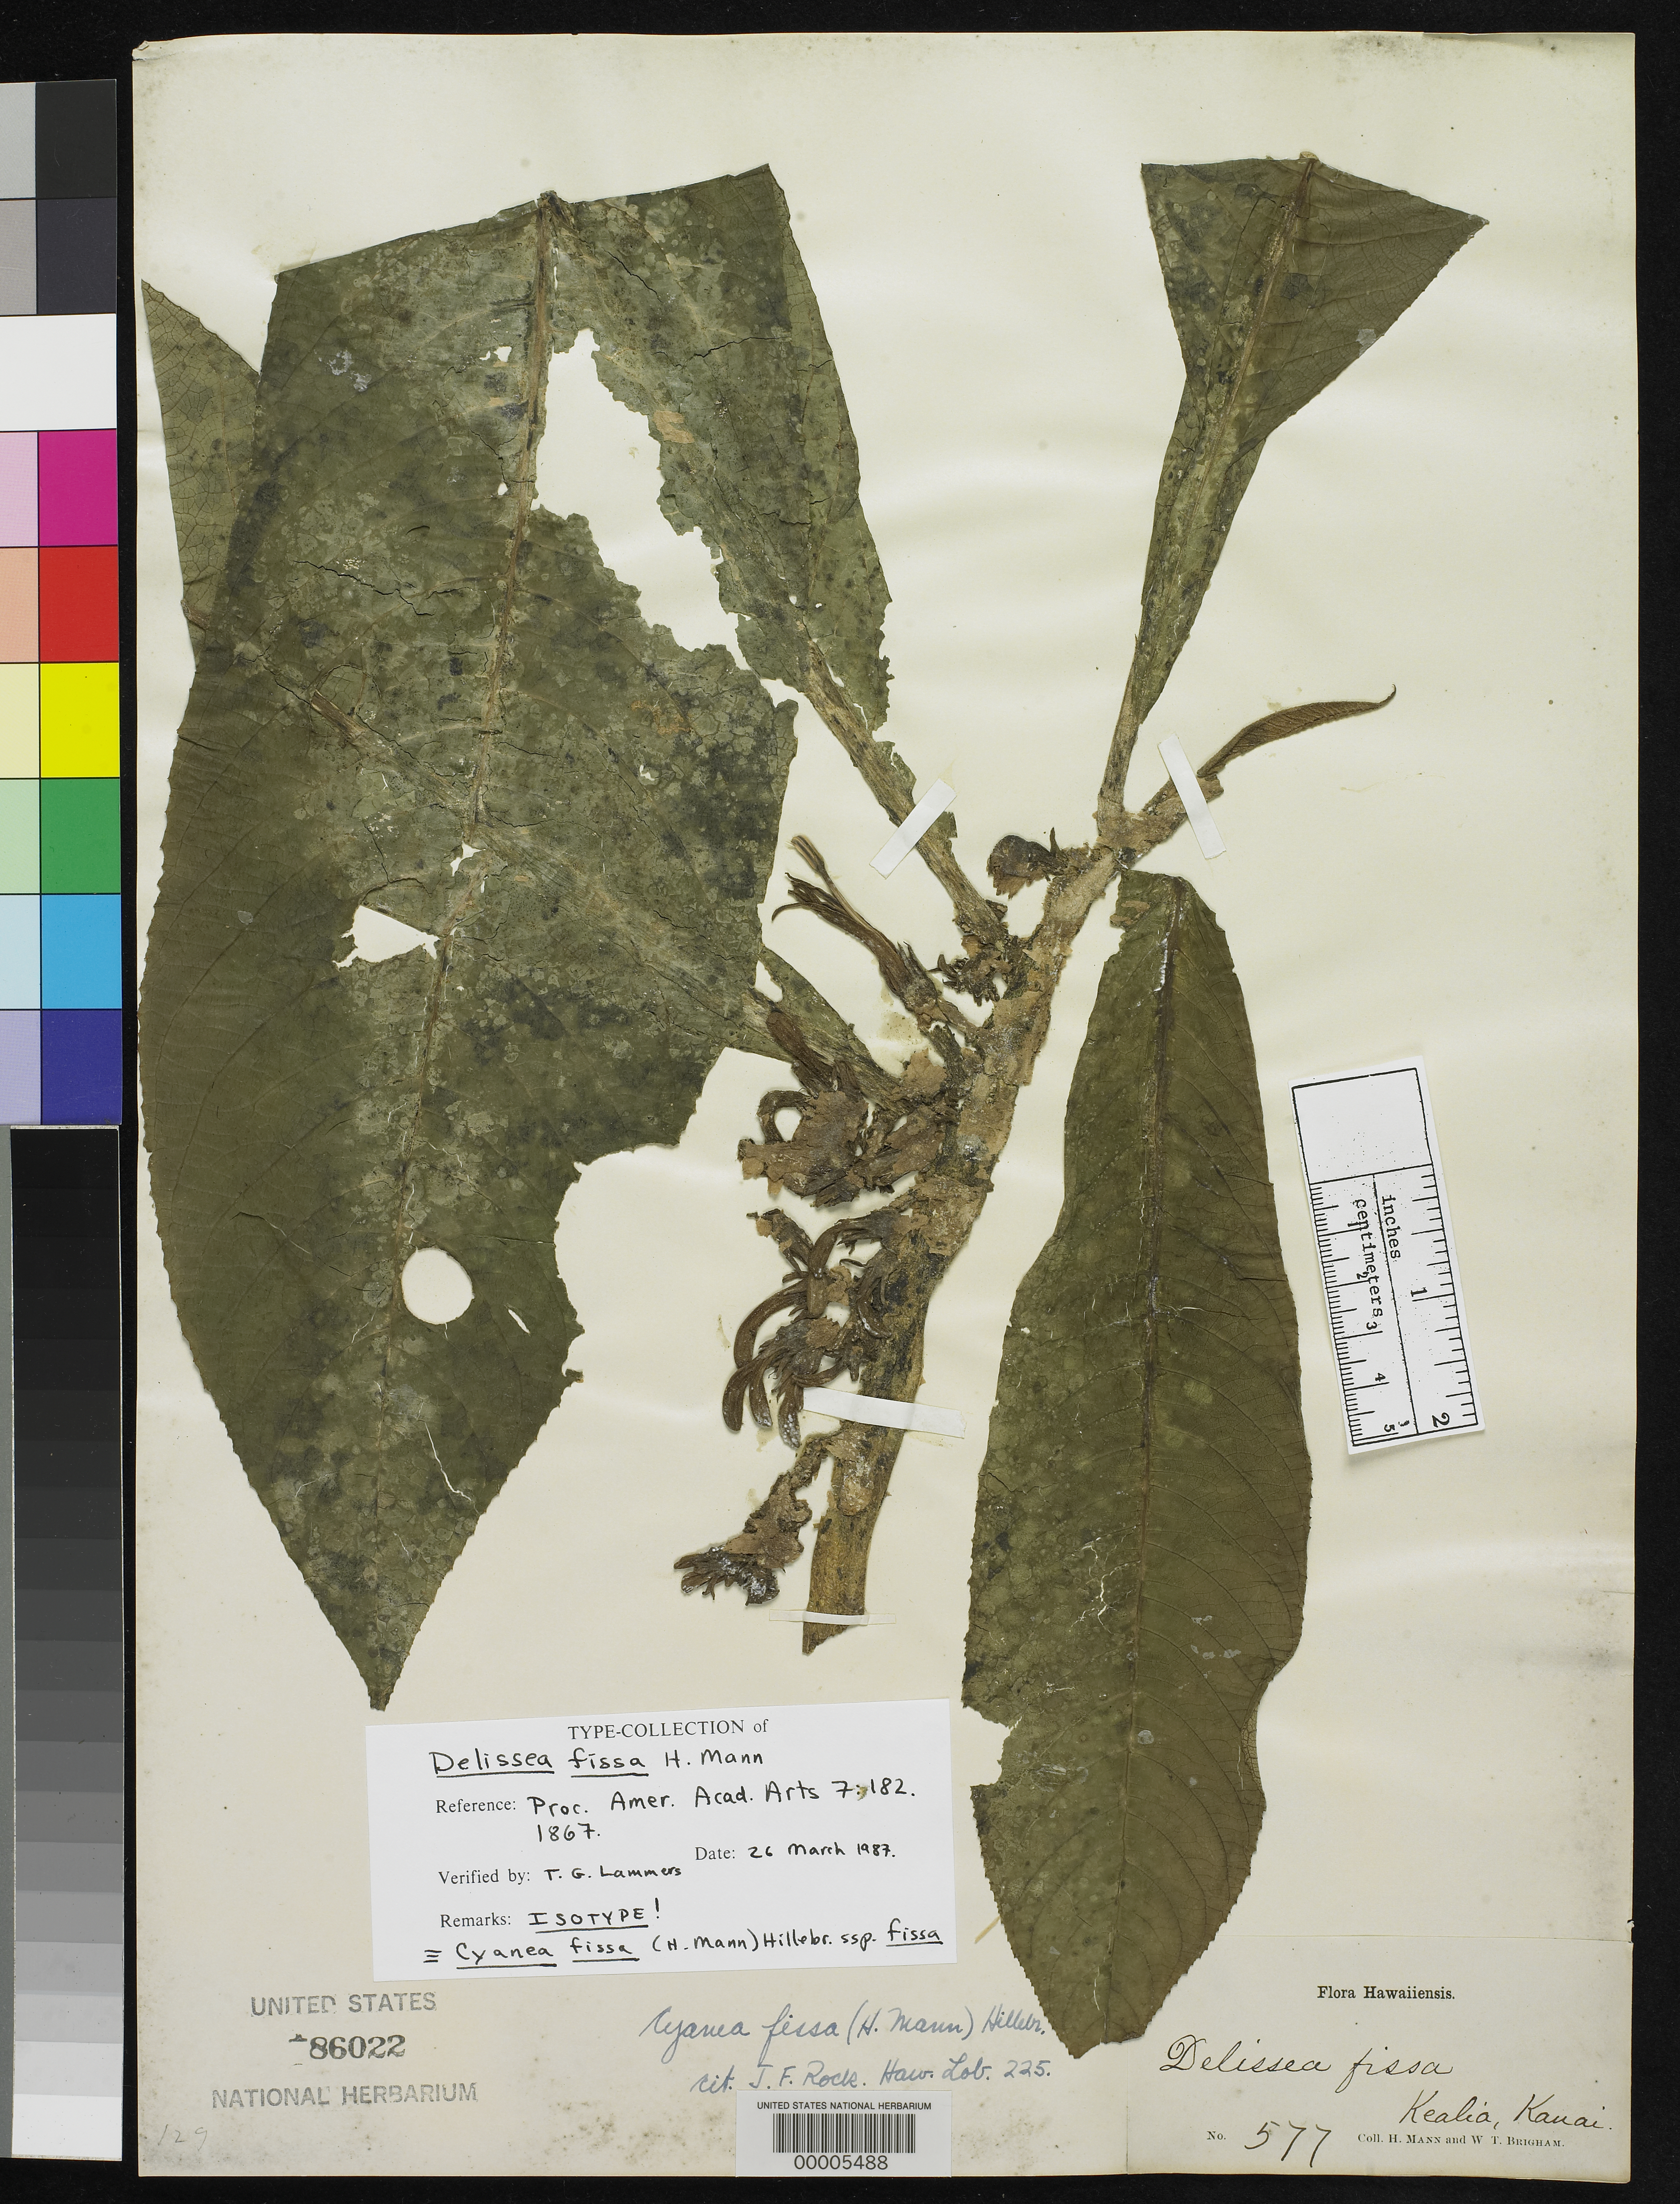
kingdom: Plantae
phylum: Tracheophyta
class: Magnoliopsida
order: Asterales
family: Campanulaceae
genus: Delissea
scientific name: Delissea fissa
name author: H. Mann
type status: Isotype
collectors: H. Mann & W. T. Brigham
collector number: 577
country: United States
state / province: Hawaii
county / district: Kauai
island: Kaua'i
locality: Kealia.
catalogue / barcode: US 86022